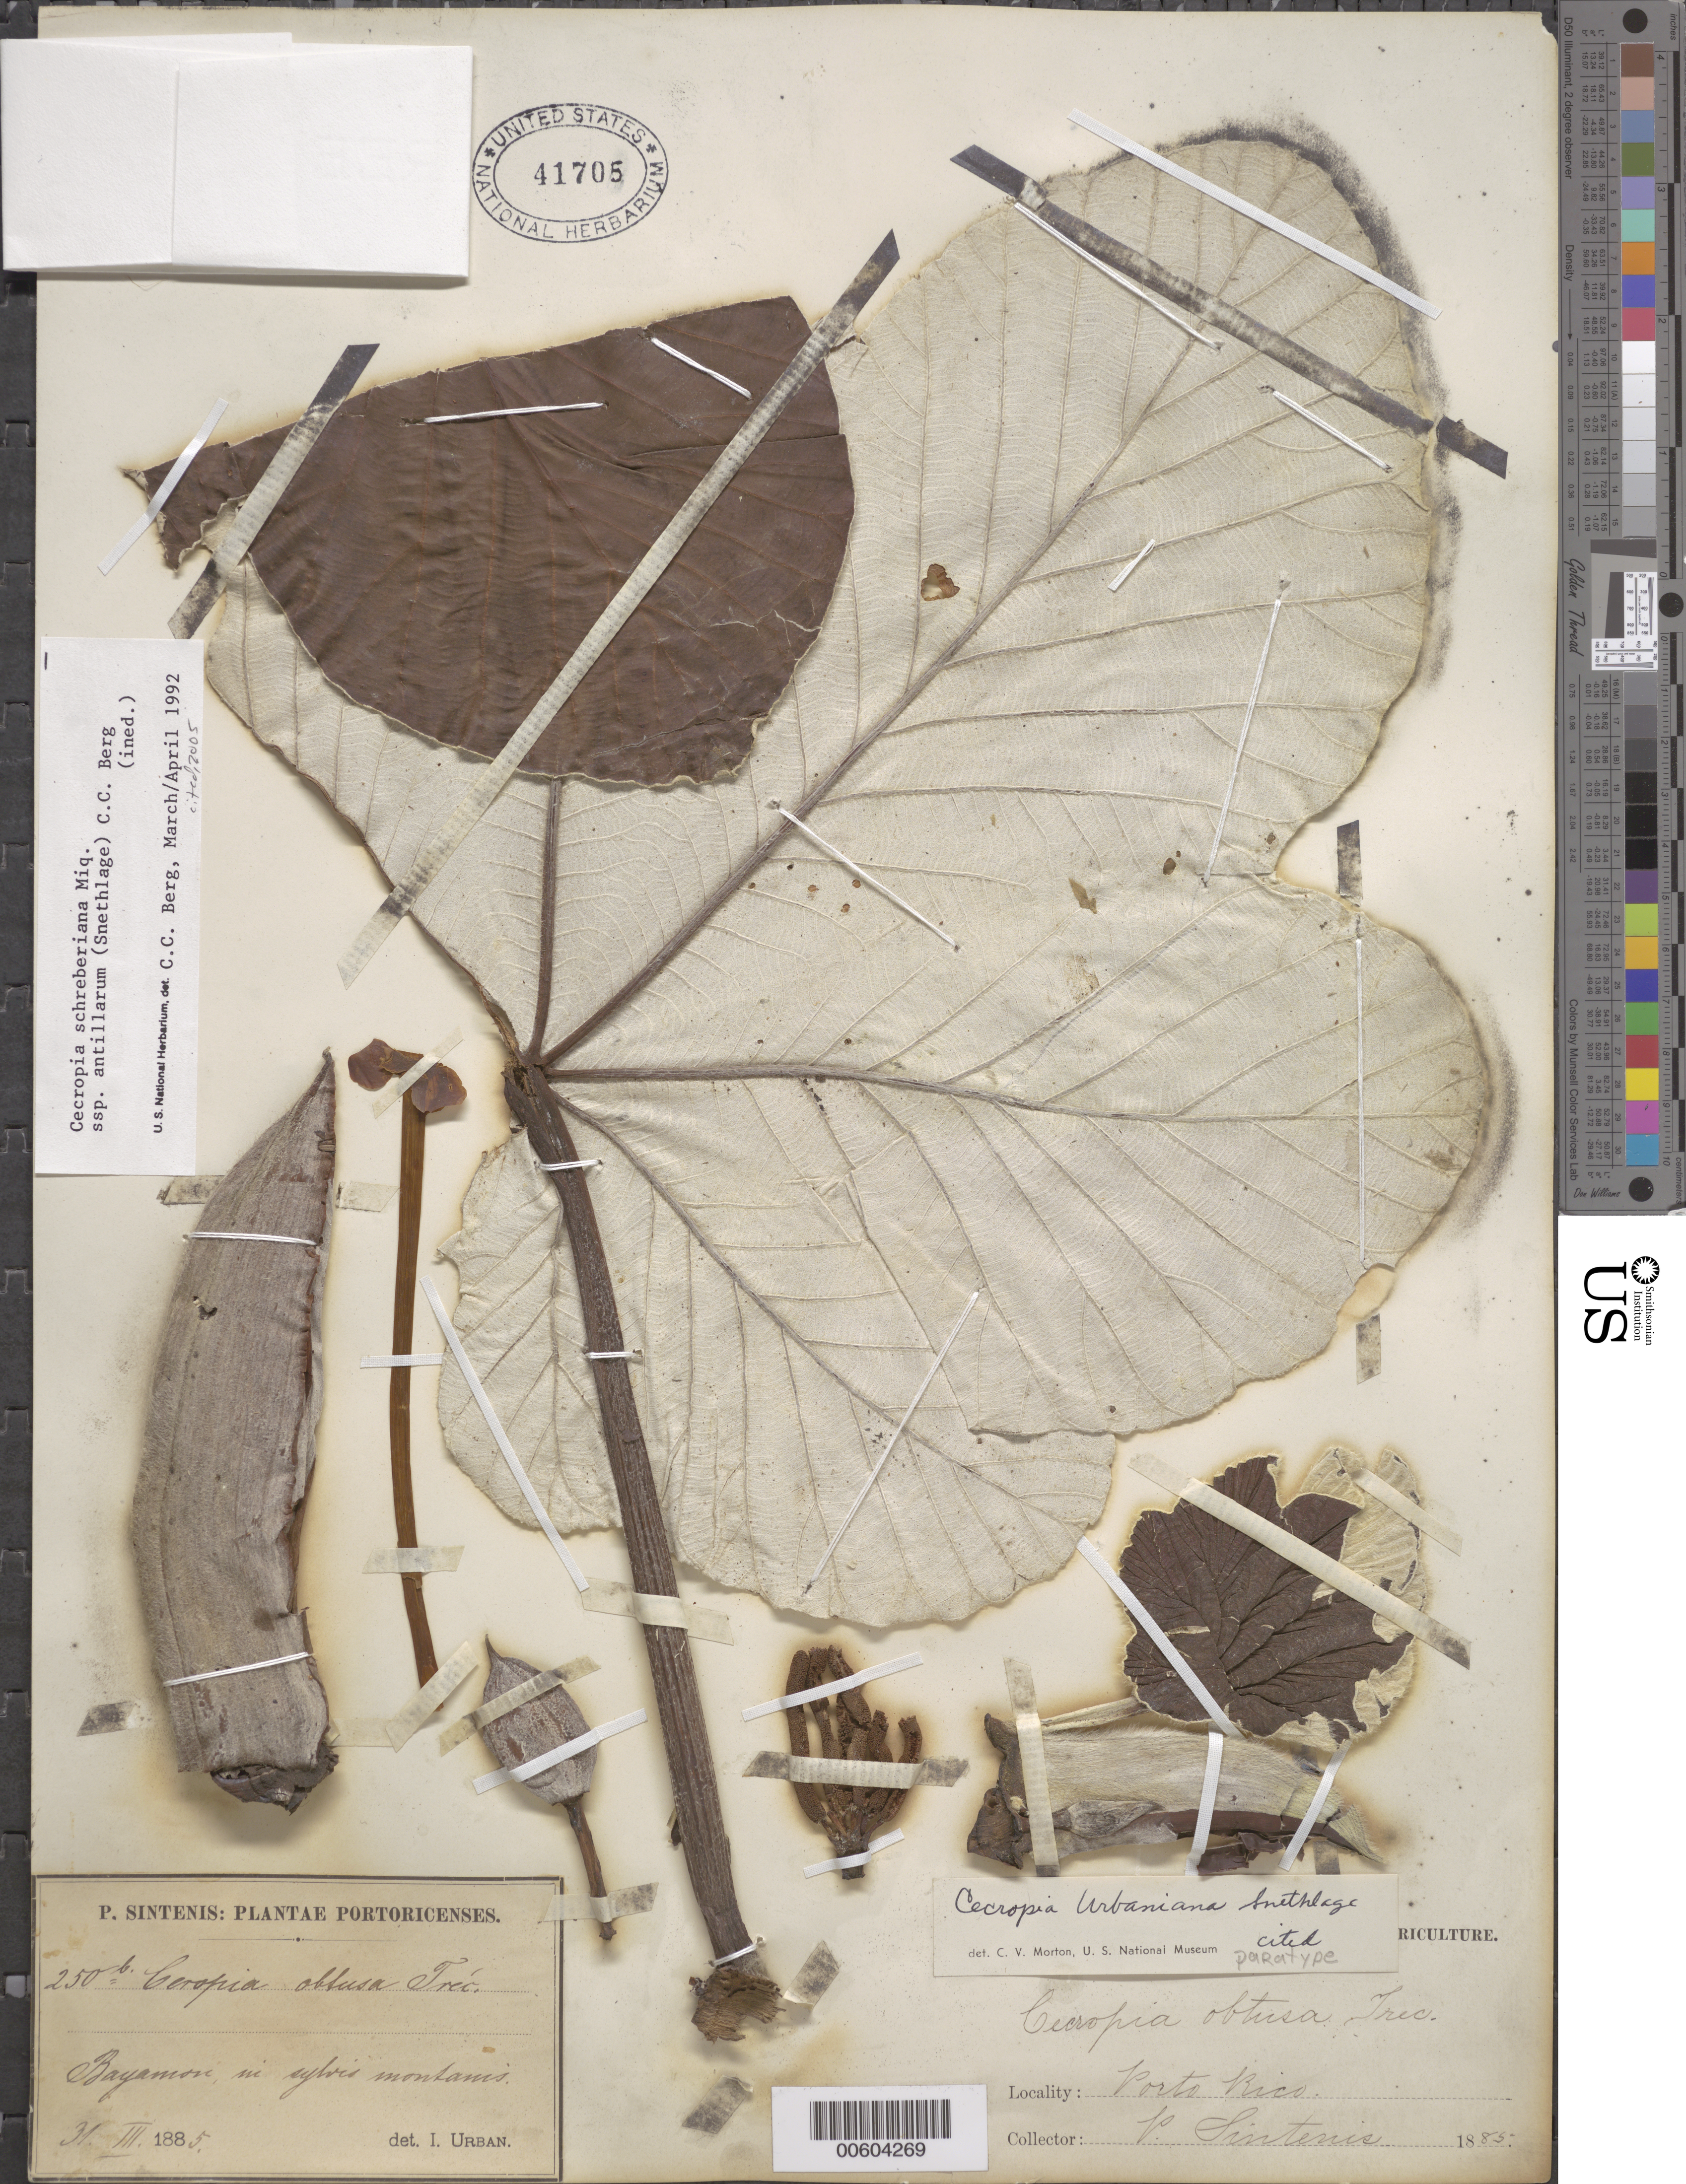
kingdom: Plantae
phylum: Tracheophyta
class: Magnoliopsida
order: Rosales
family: Urticaceae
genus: Cecropia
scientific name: Cecropia schreberiana subsp. antillarum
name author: (Snethl.) C.C. Berg & P. Franco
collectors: P. Sintenis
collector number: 250b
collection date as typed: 31 Mar 1885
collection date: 1885-03-31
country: Puerto Rico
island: Greater Antilles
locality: Bayamon, in sylvis montanis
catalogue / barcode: US 41705